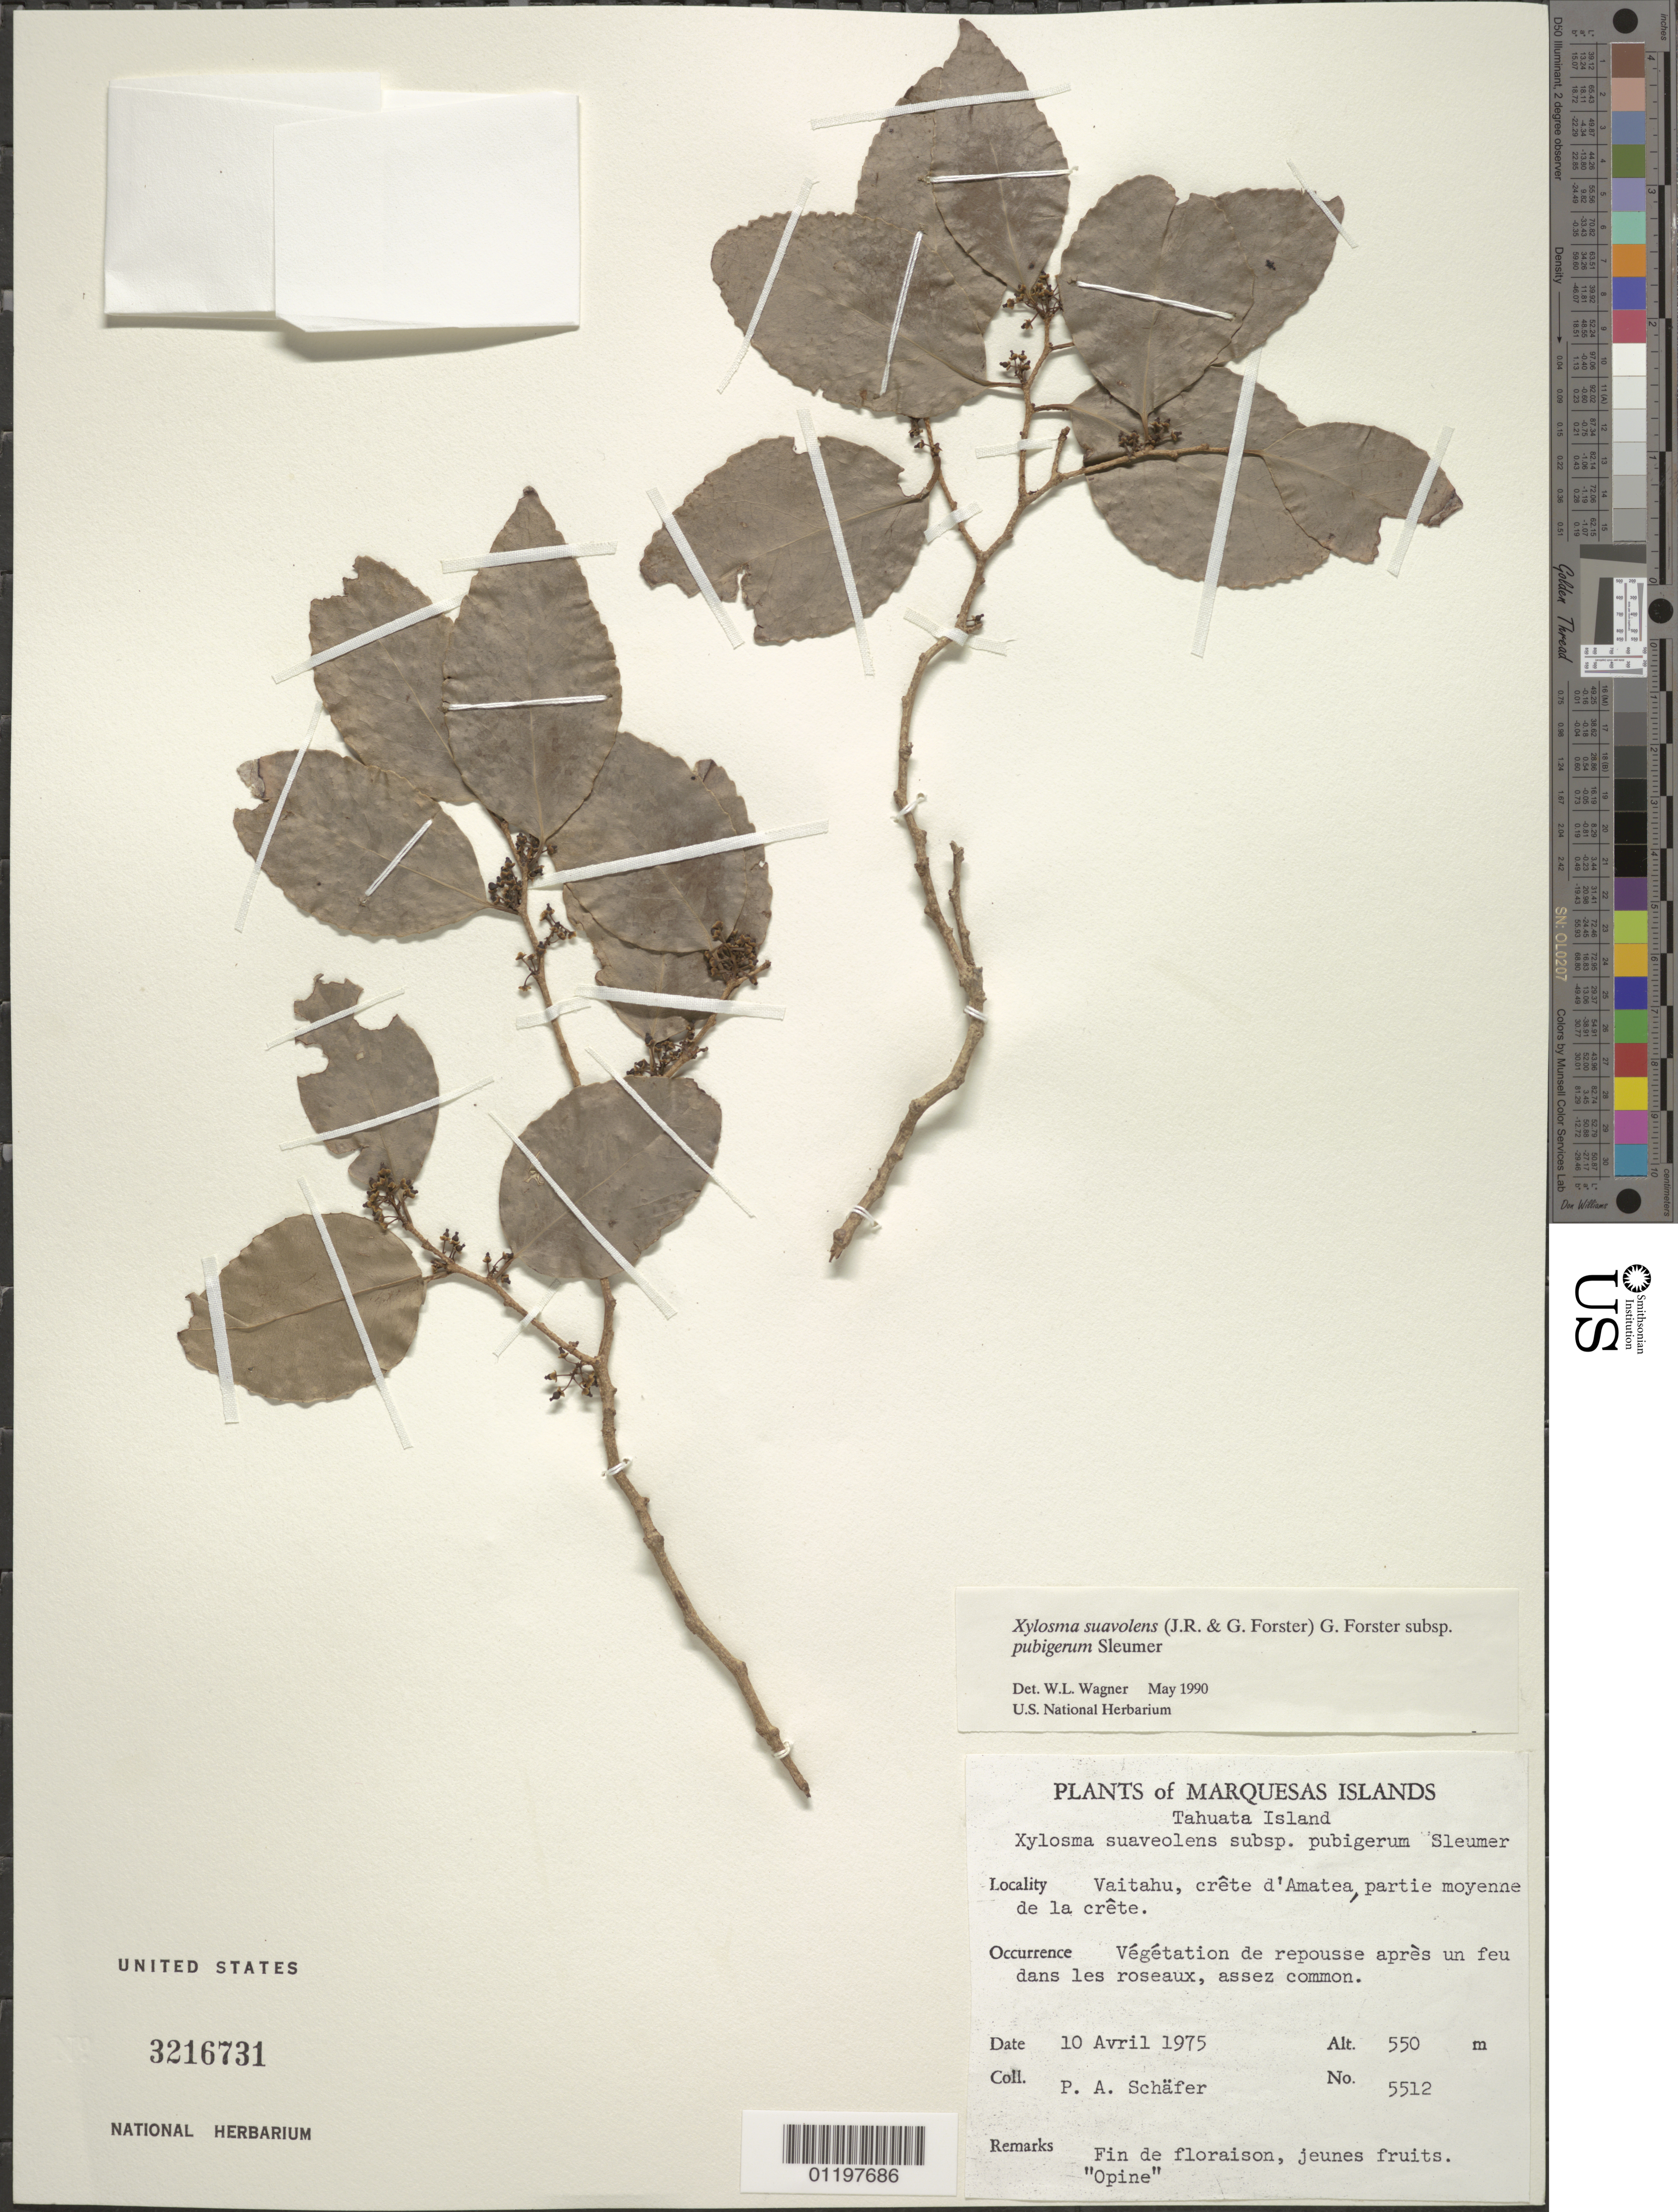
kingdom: Plantae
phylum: Tracheophyta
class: Magnoliopsida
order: Malpighiales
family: Salicaceae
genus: Xylosma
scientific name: Xylosma suaveolens subsp. pubigera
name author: Sleumer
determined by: Wagner, W. L., (BOT), Smithsonian Institution - National Museum of Natural History (UNITED STATES)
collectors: P. A. Schäfer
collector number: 5512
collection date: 1975-04-10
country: French Polynesia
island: Tahuata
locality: Vaitahu, crête d'Amatea, partie moyenne de la crête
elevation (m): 550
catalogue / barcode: US 3216731